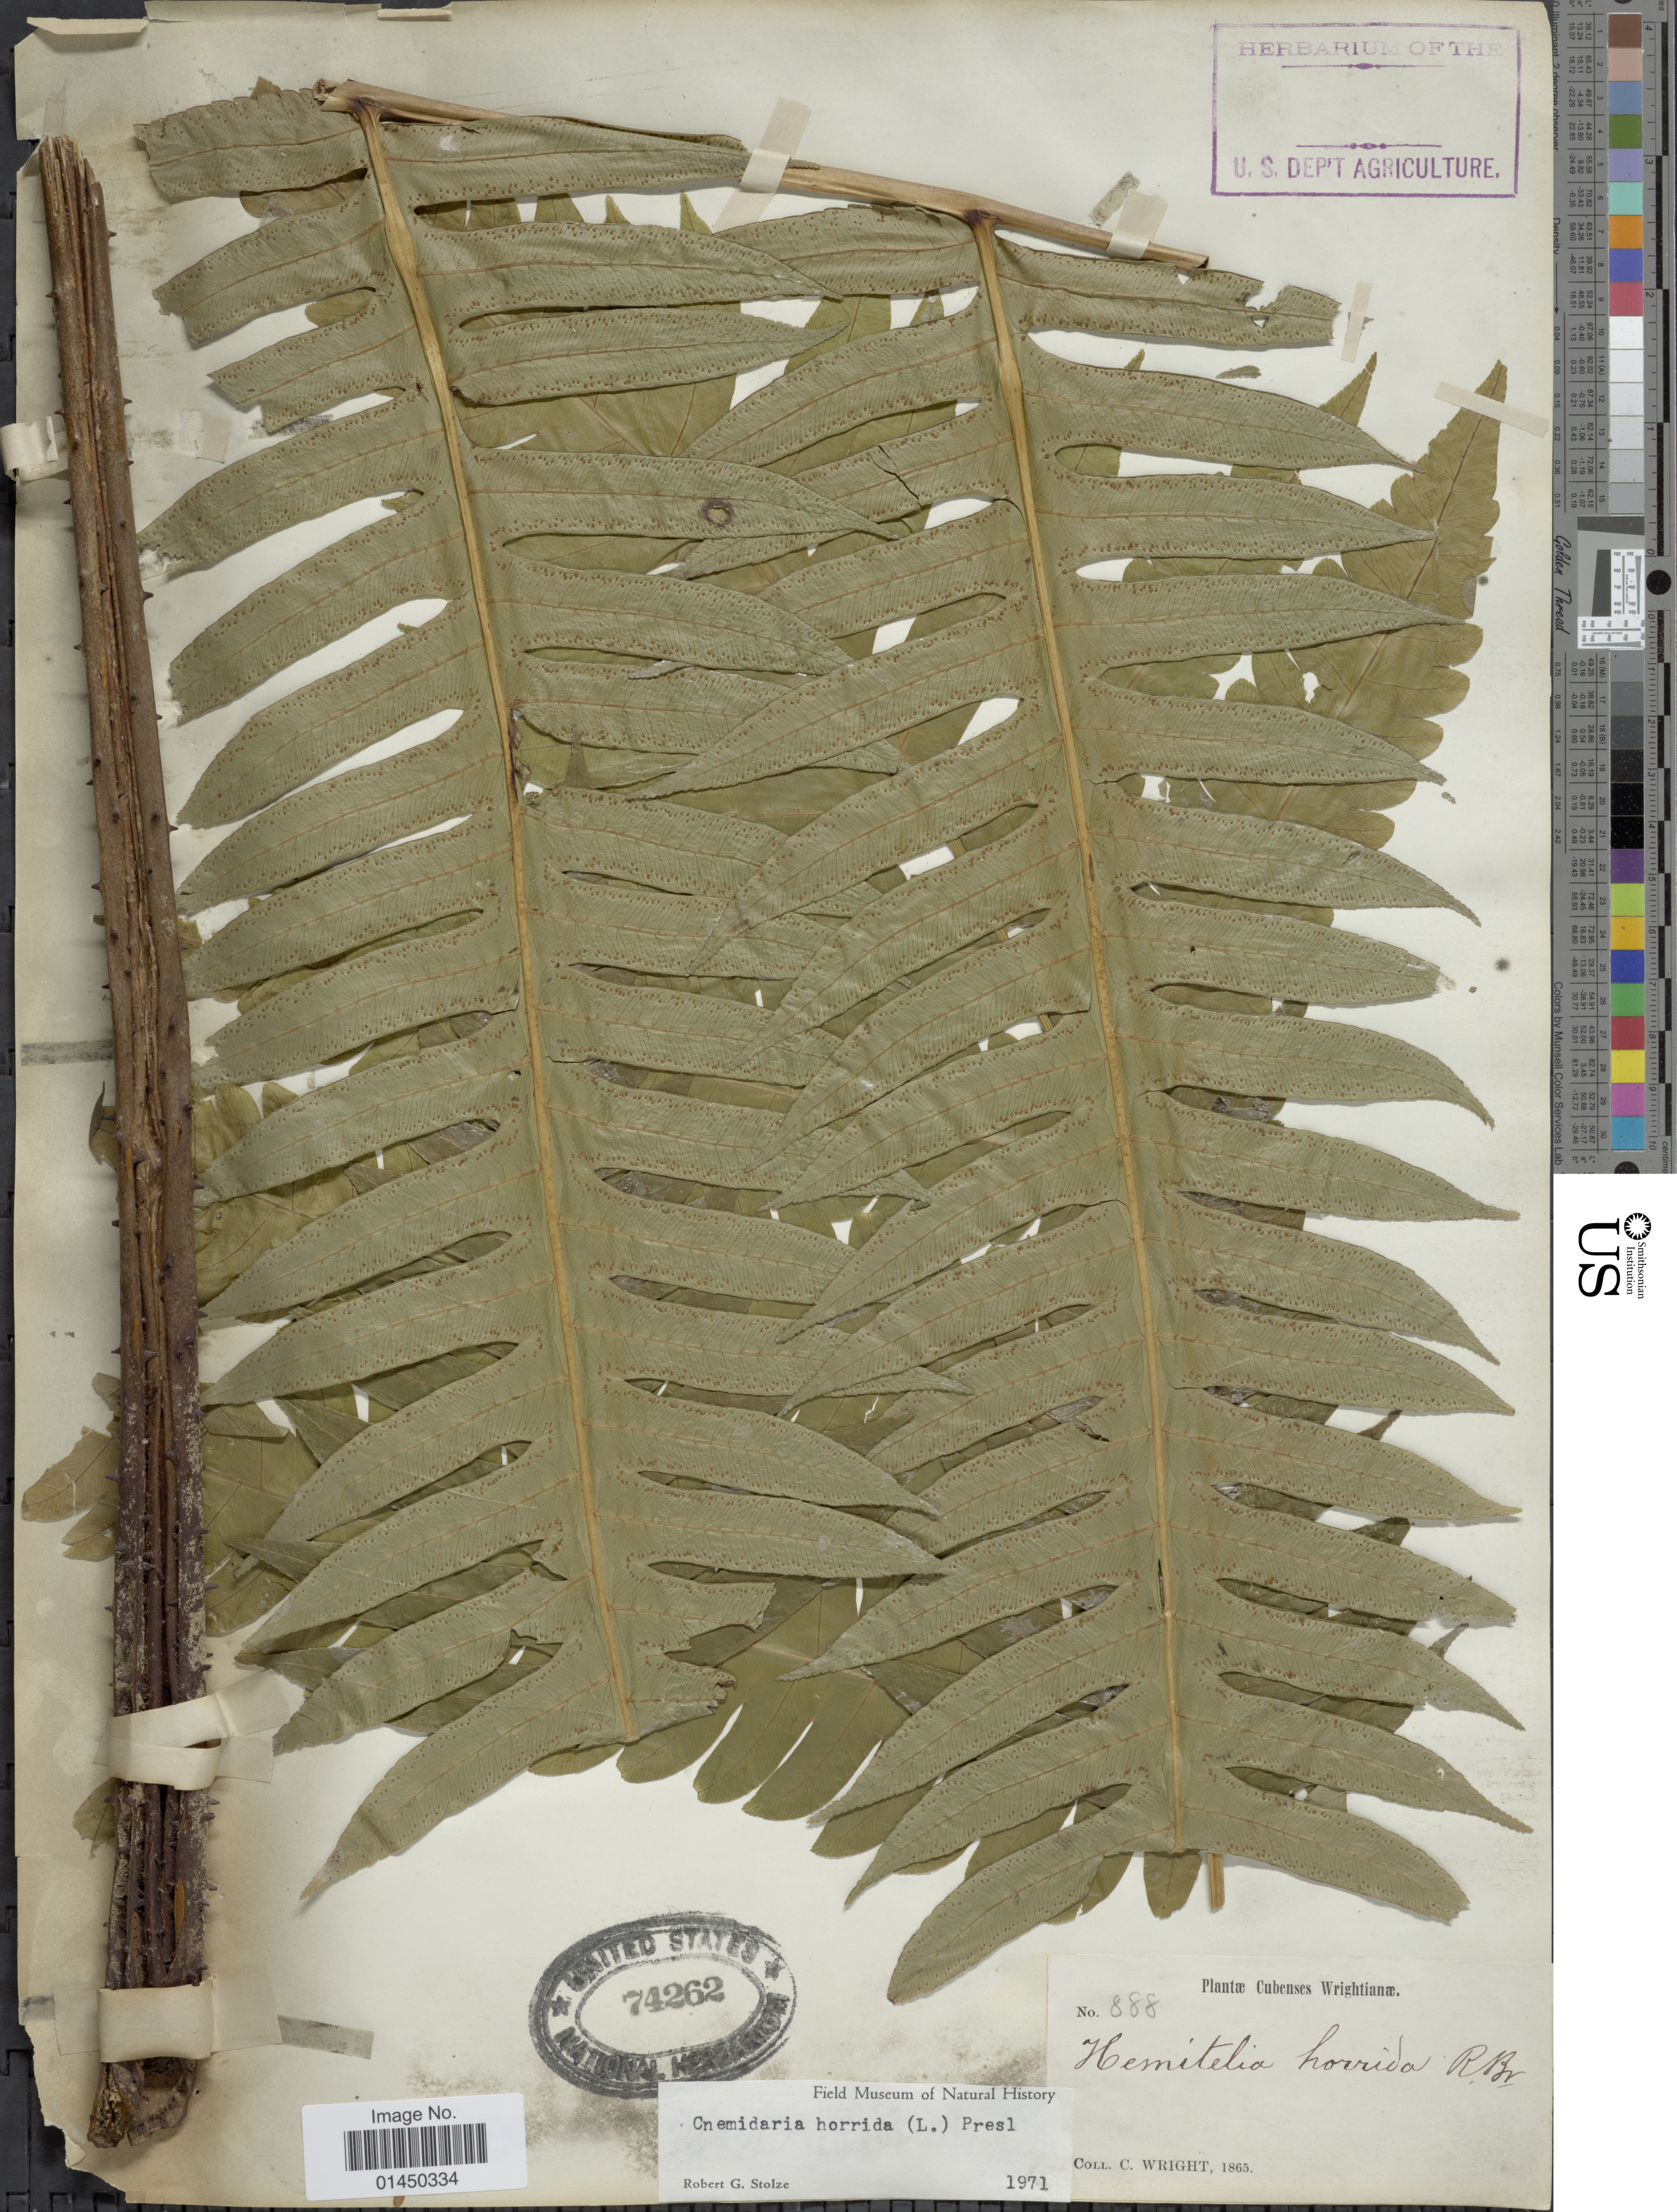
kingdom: Plantae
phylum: Tracheophyta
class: Polypodiopsida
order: Cyatheales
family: Cyatheaceae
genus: Cyathea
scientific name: Cyathea horrida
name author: (L.) Sm.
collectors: C. Wright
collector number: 888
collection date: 1865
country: Cuba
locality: Cubenses.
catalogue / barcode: US 74262